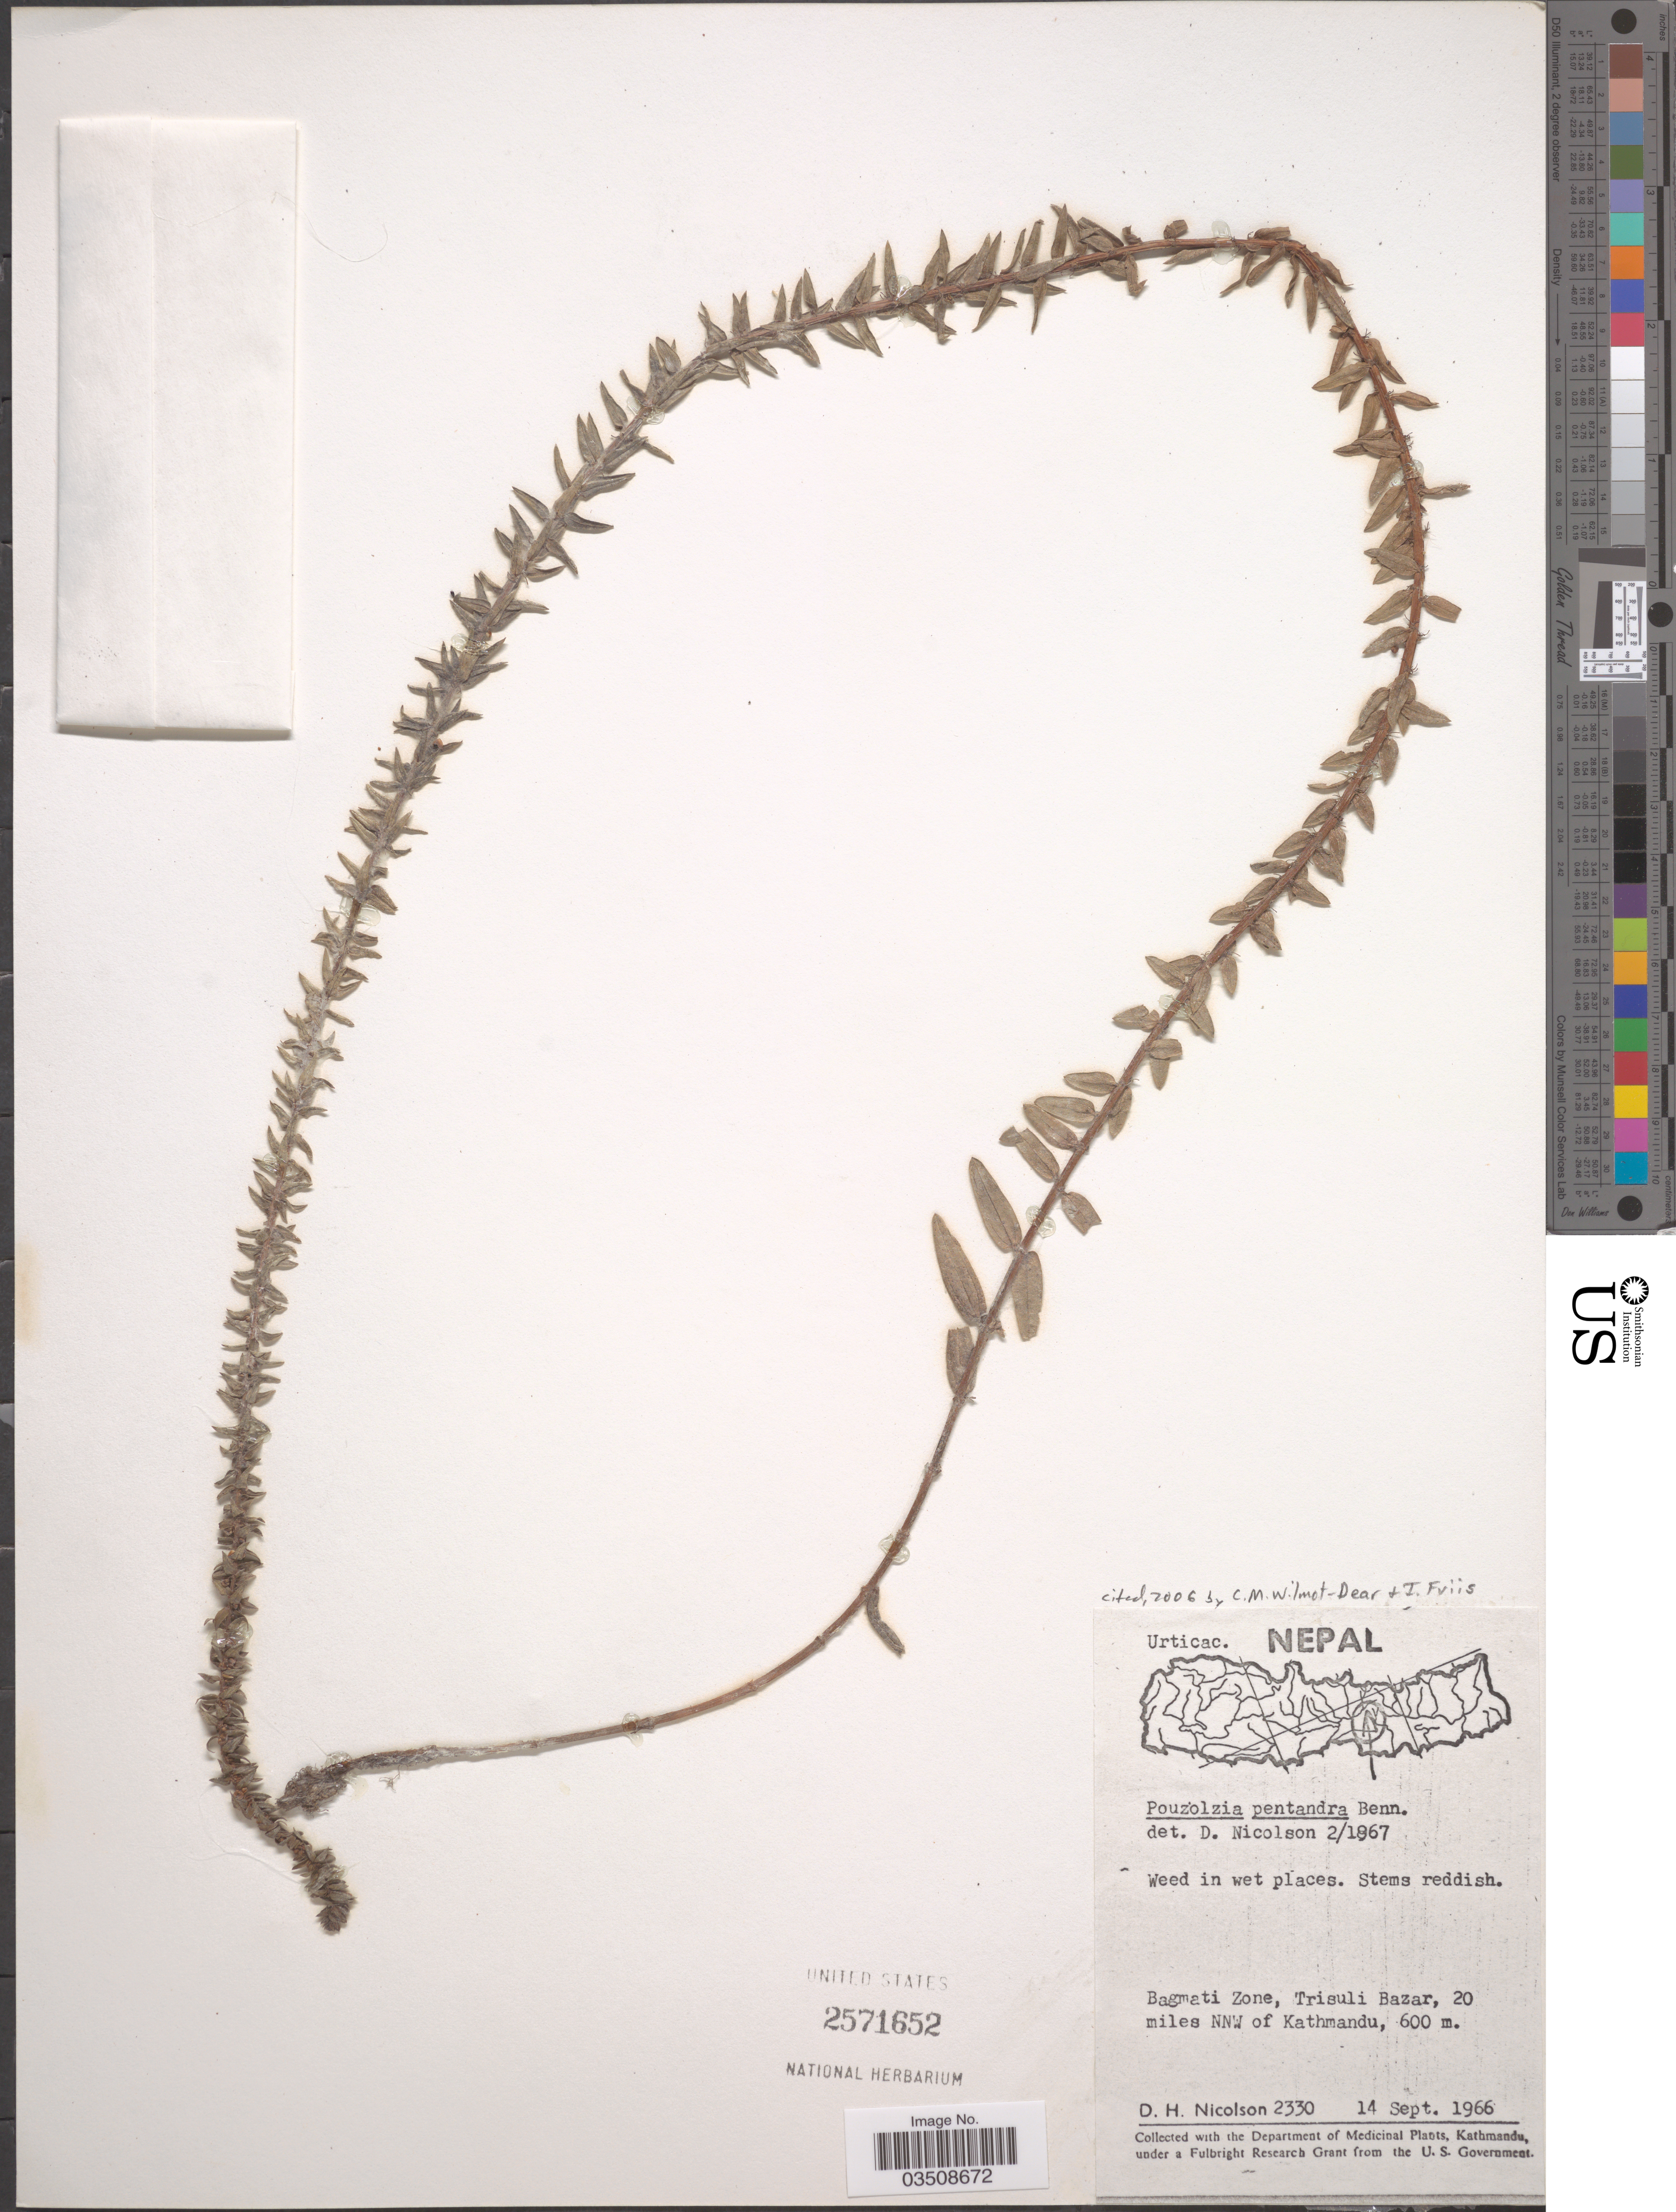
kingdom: Plantae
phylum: Tracheophyta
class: Magnoliopsida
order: Rosales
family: Urticaceae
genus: Gonostegia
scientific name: Gonostegia pentandra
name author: (Roxb.) Miq.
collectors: D. H. Nicolson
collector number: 2330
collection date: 1966-09-14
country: Nepal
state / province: Bagmati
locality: Bagmati Zone, Trisuli Bazar, 20 miles NNW of Kathmandu.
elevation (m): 600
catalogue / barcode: US 2571652